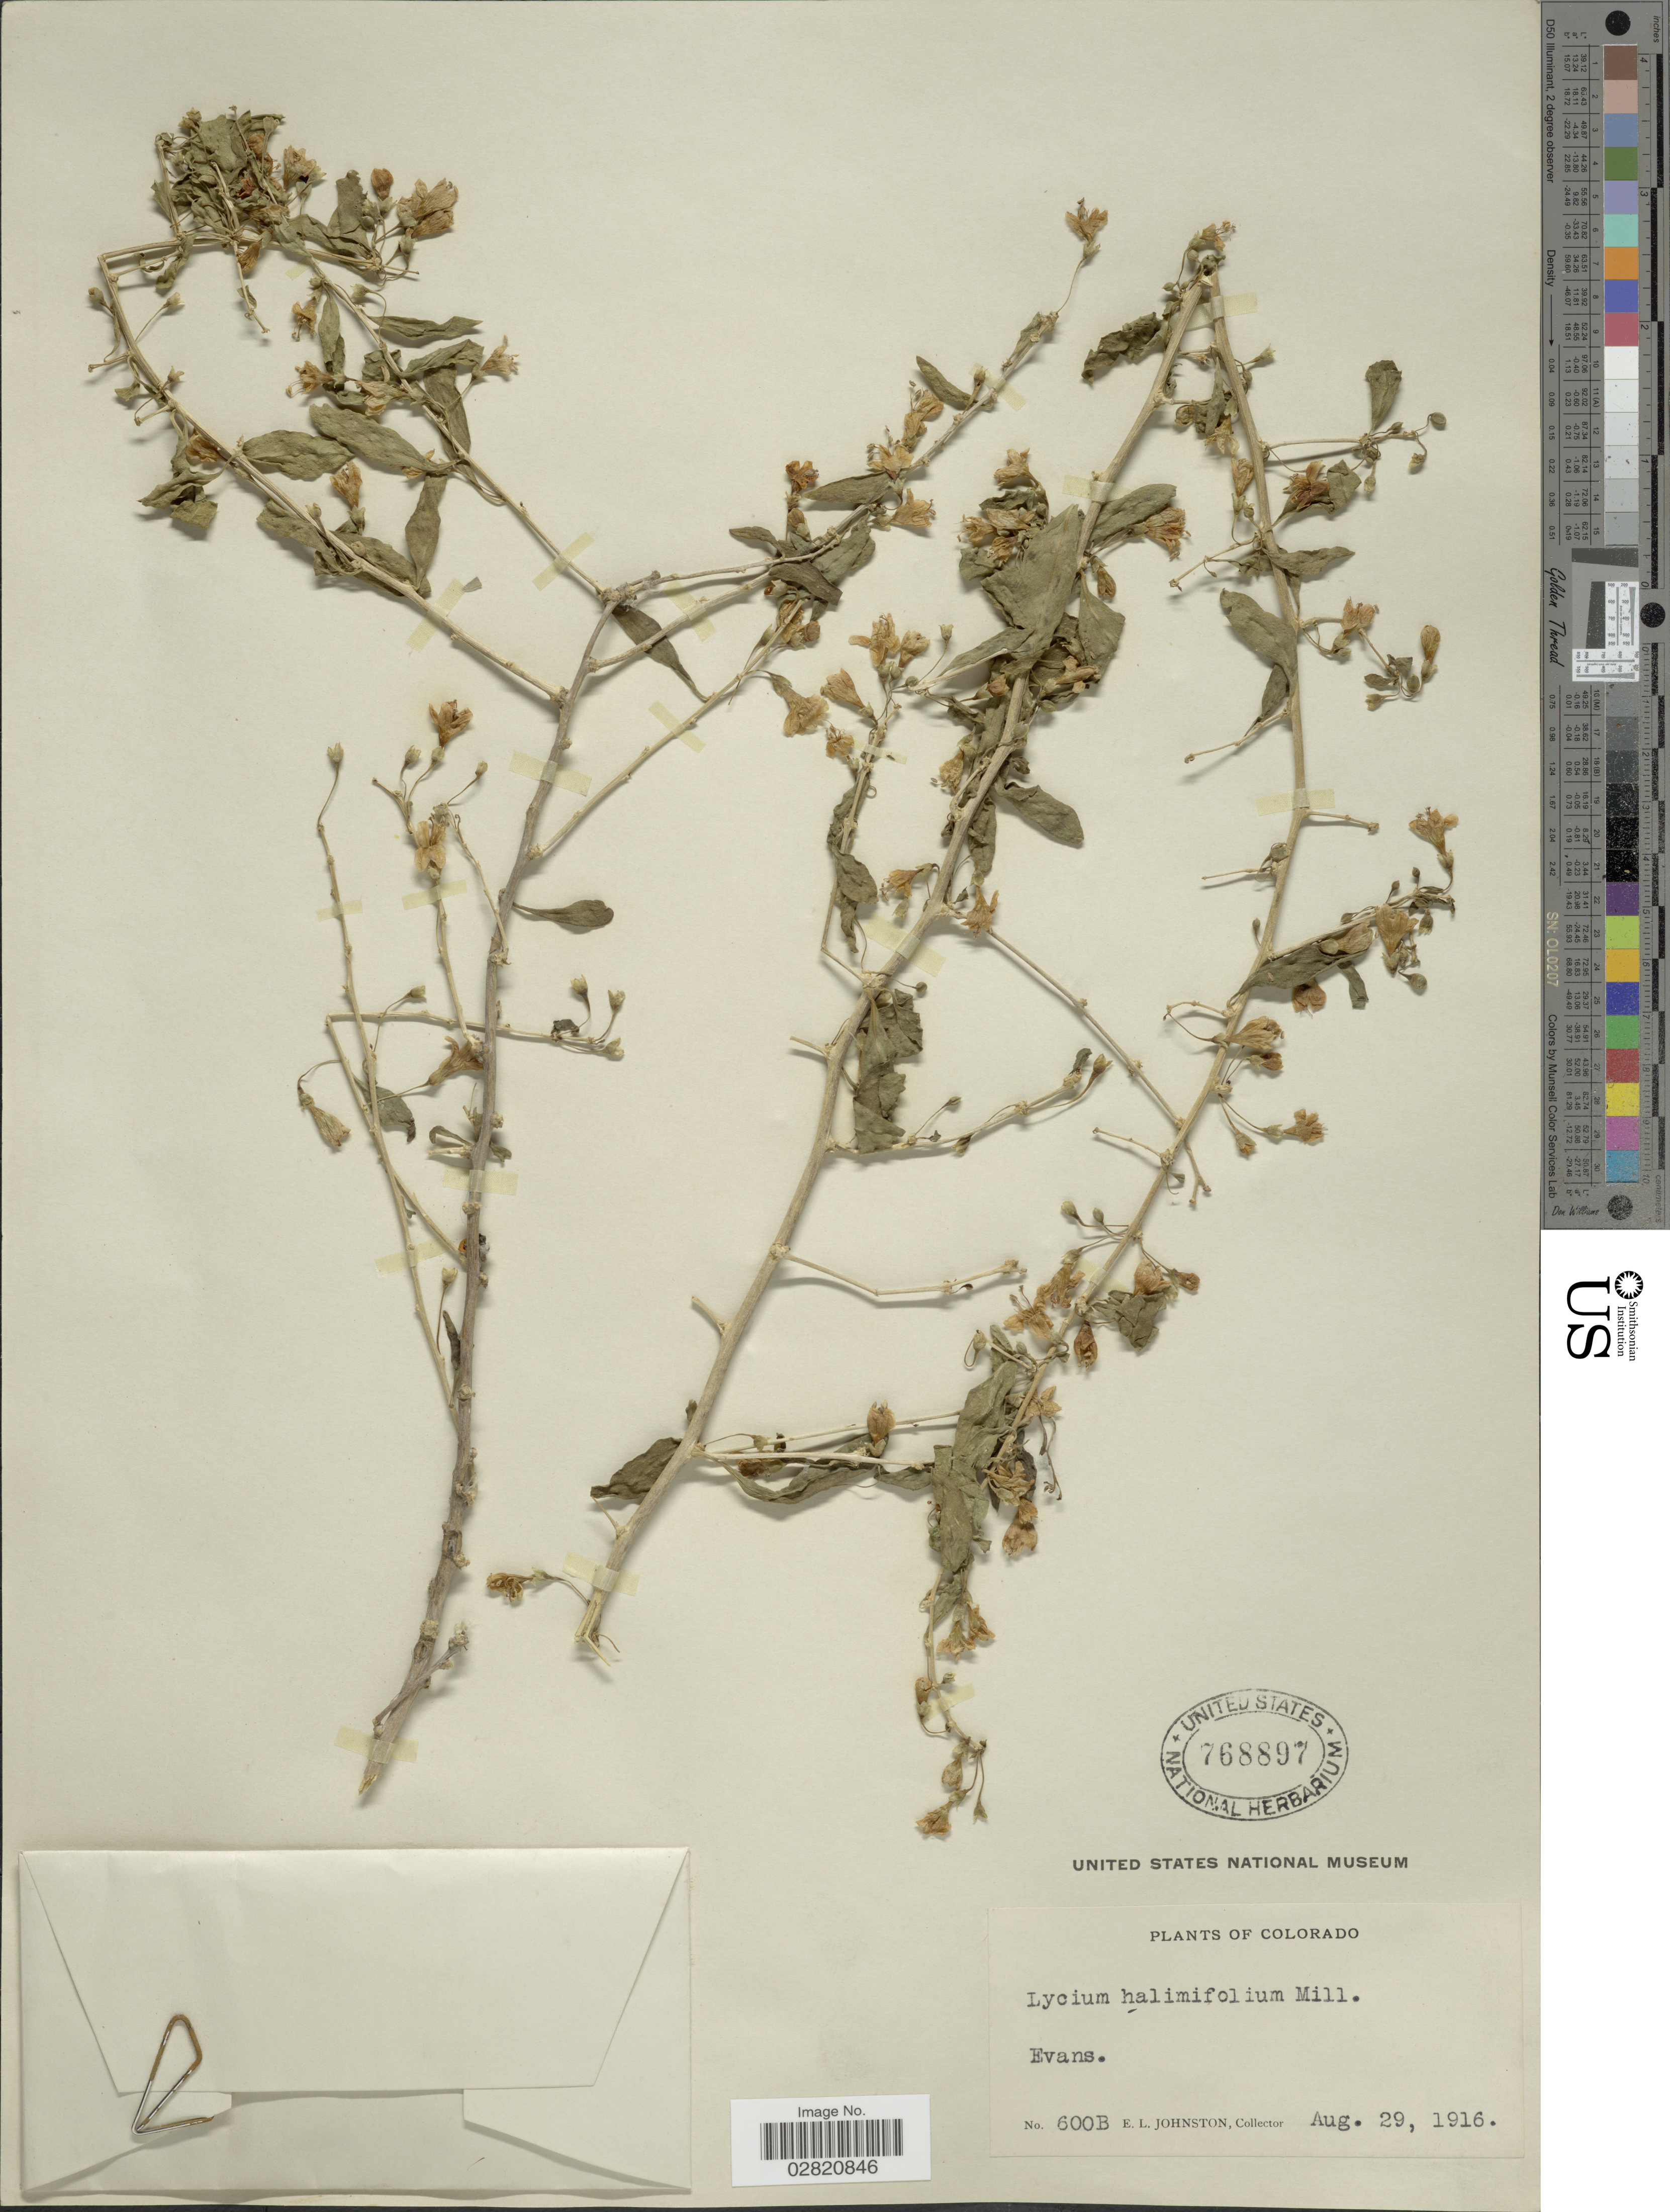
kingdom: Plantae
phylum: Tracheophyta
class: Magnoliopsida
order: Solanales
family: Solanaceae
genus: Lycium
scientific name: Lycium barbarum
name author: L.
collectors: E. L. Johnston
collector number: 600B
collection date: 1916-08-29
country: United States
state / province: Colorado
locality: Evans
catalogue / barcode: US 768897